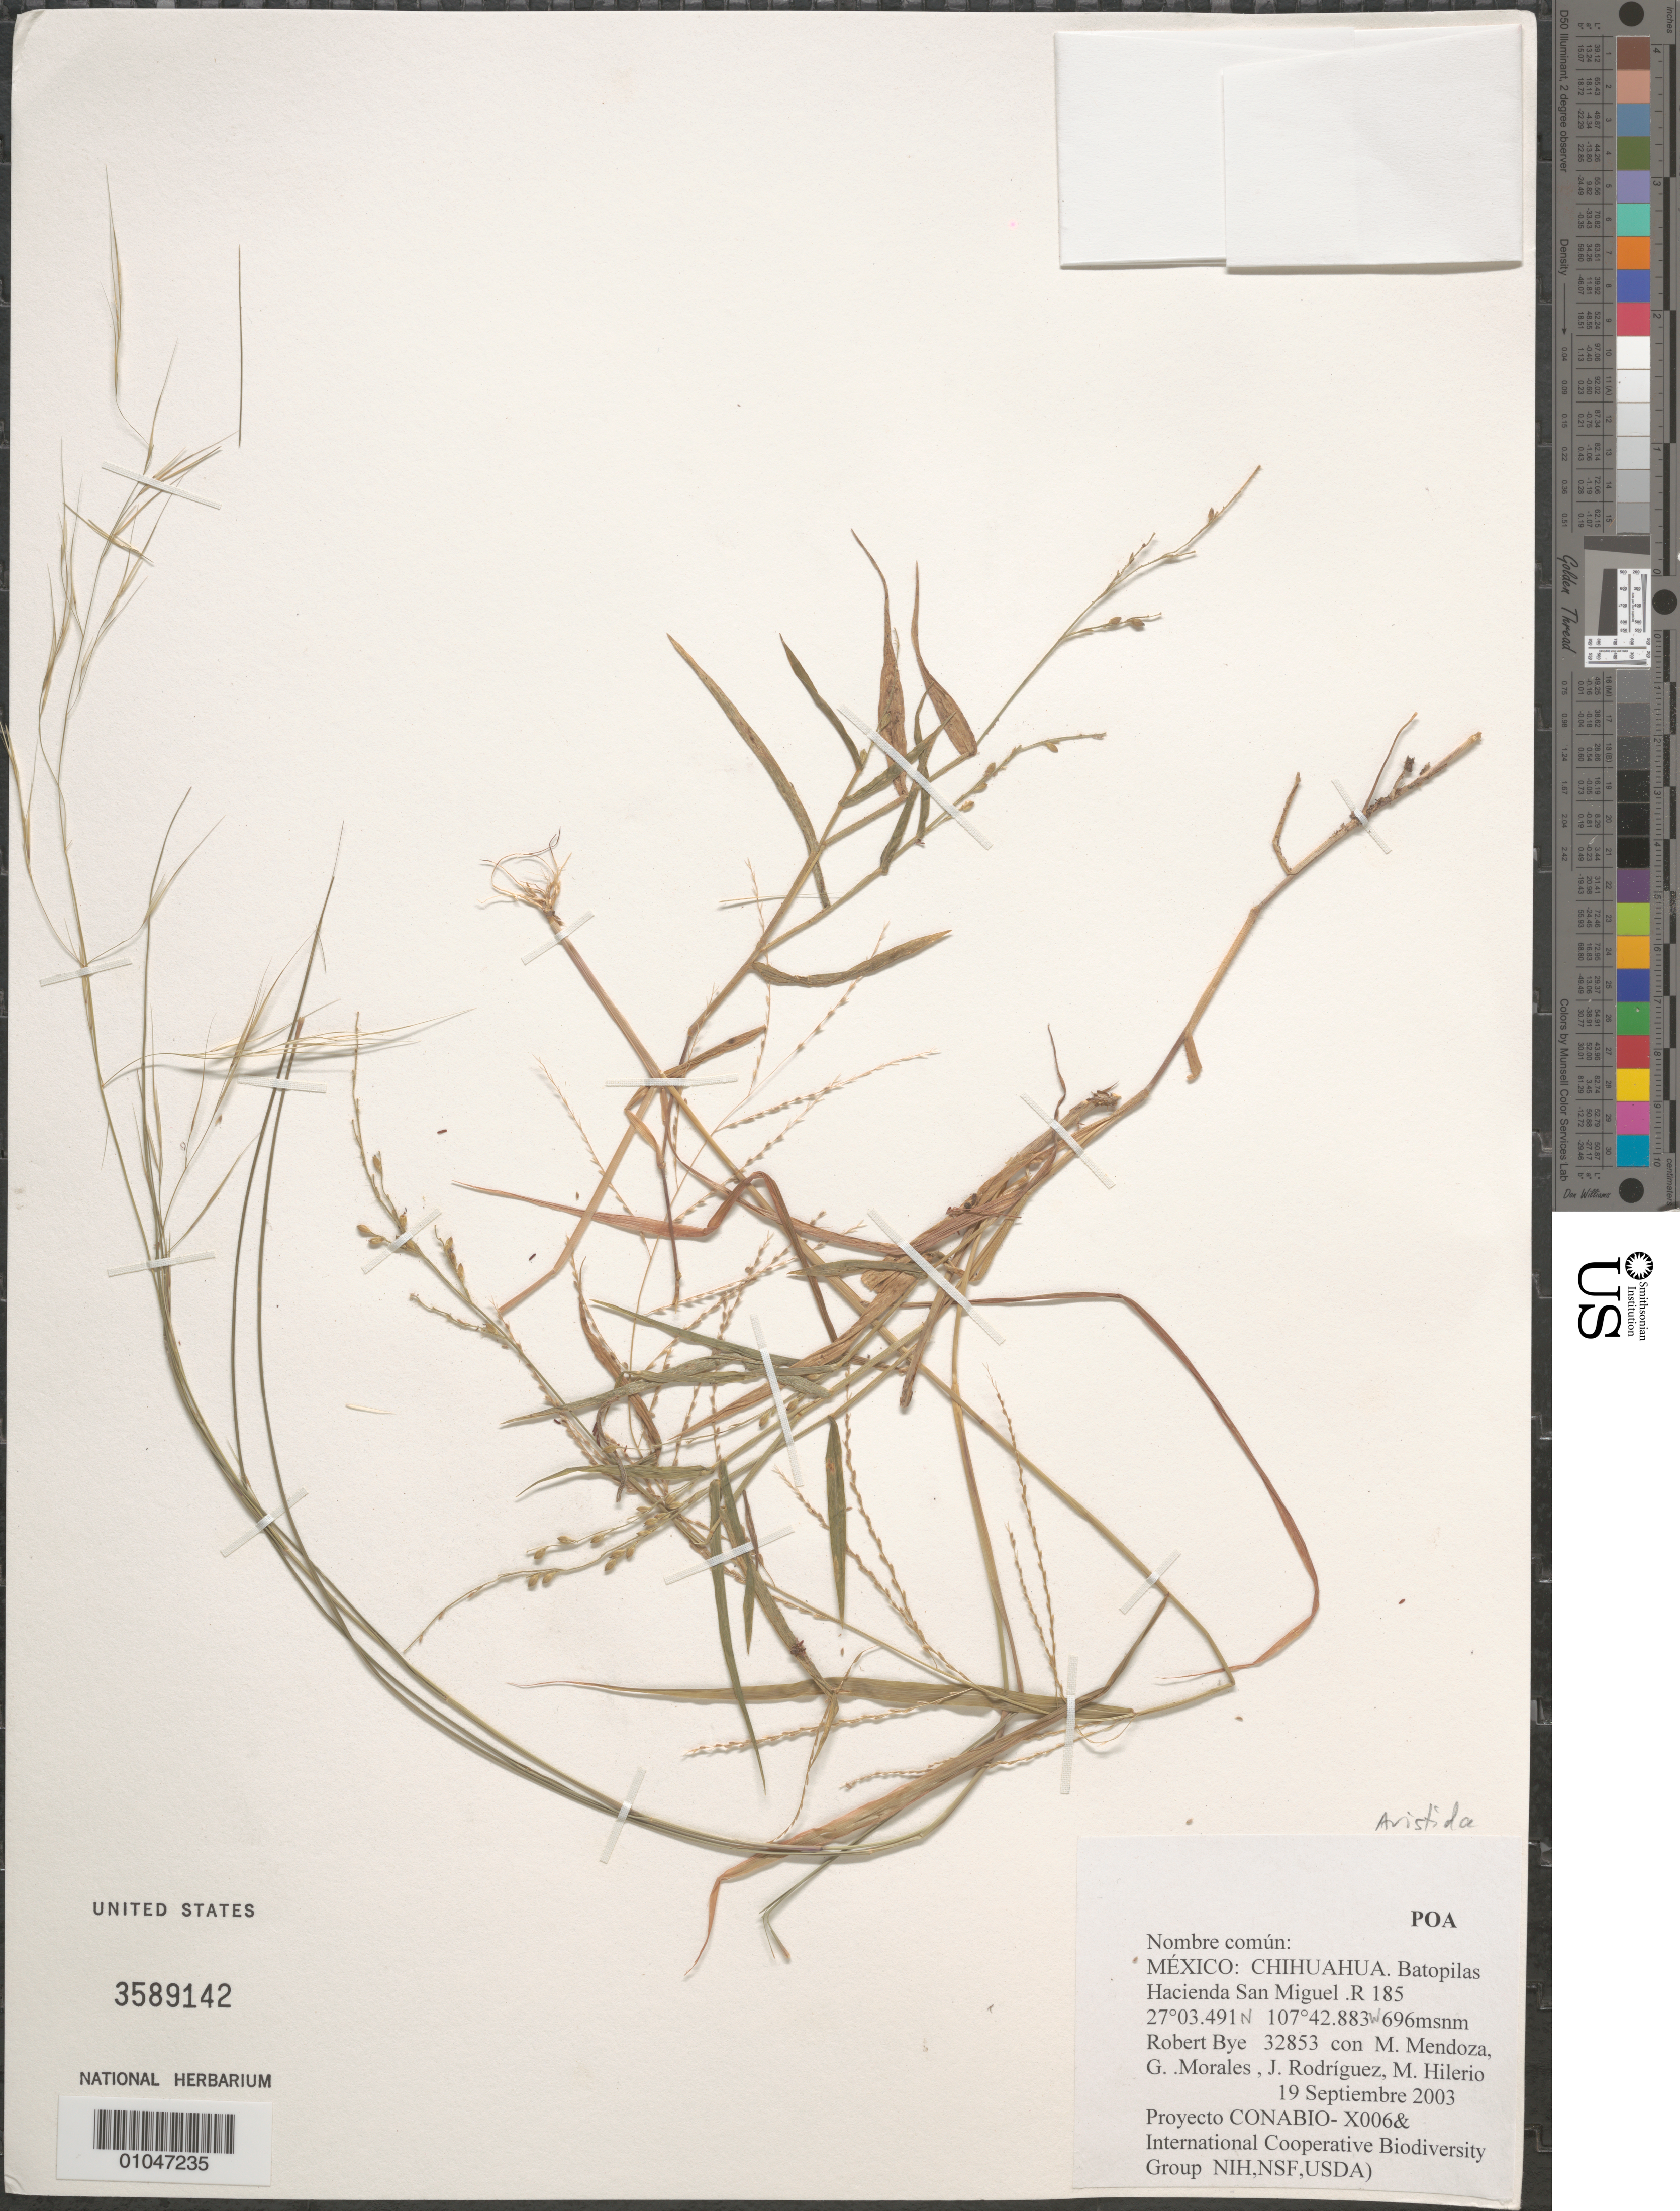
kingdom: Plantae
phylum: Tracheophyta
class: Liliopsida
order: Poales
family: Poaceae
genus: Aristida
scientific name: Aristida sp.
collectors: R. A. Bye, M. Mendoza Garcia, G. Morales, J. Rodríguez & M. Hilerio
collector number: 32853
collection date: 2003-09-19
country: Mexico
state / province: Chihuahua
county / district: Batopilas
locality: Hacienda San Miguel .R 185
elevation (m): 696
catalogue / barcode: US 3589142